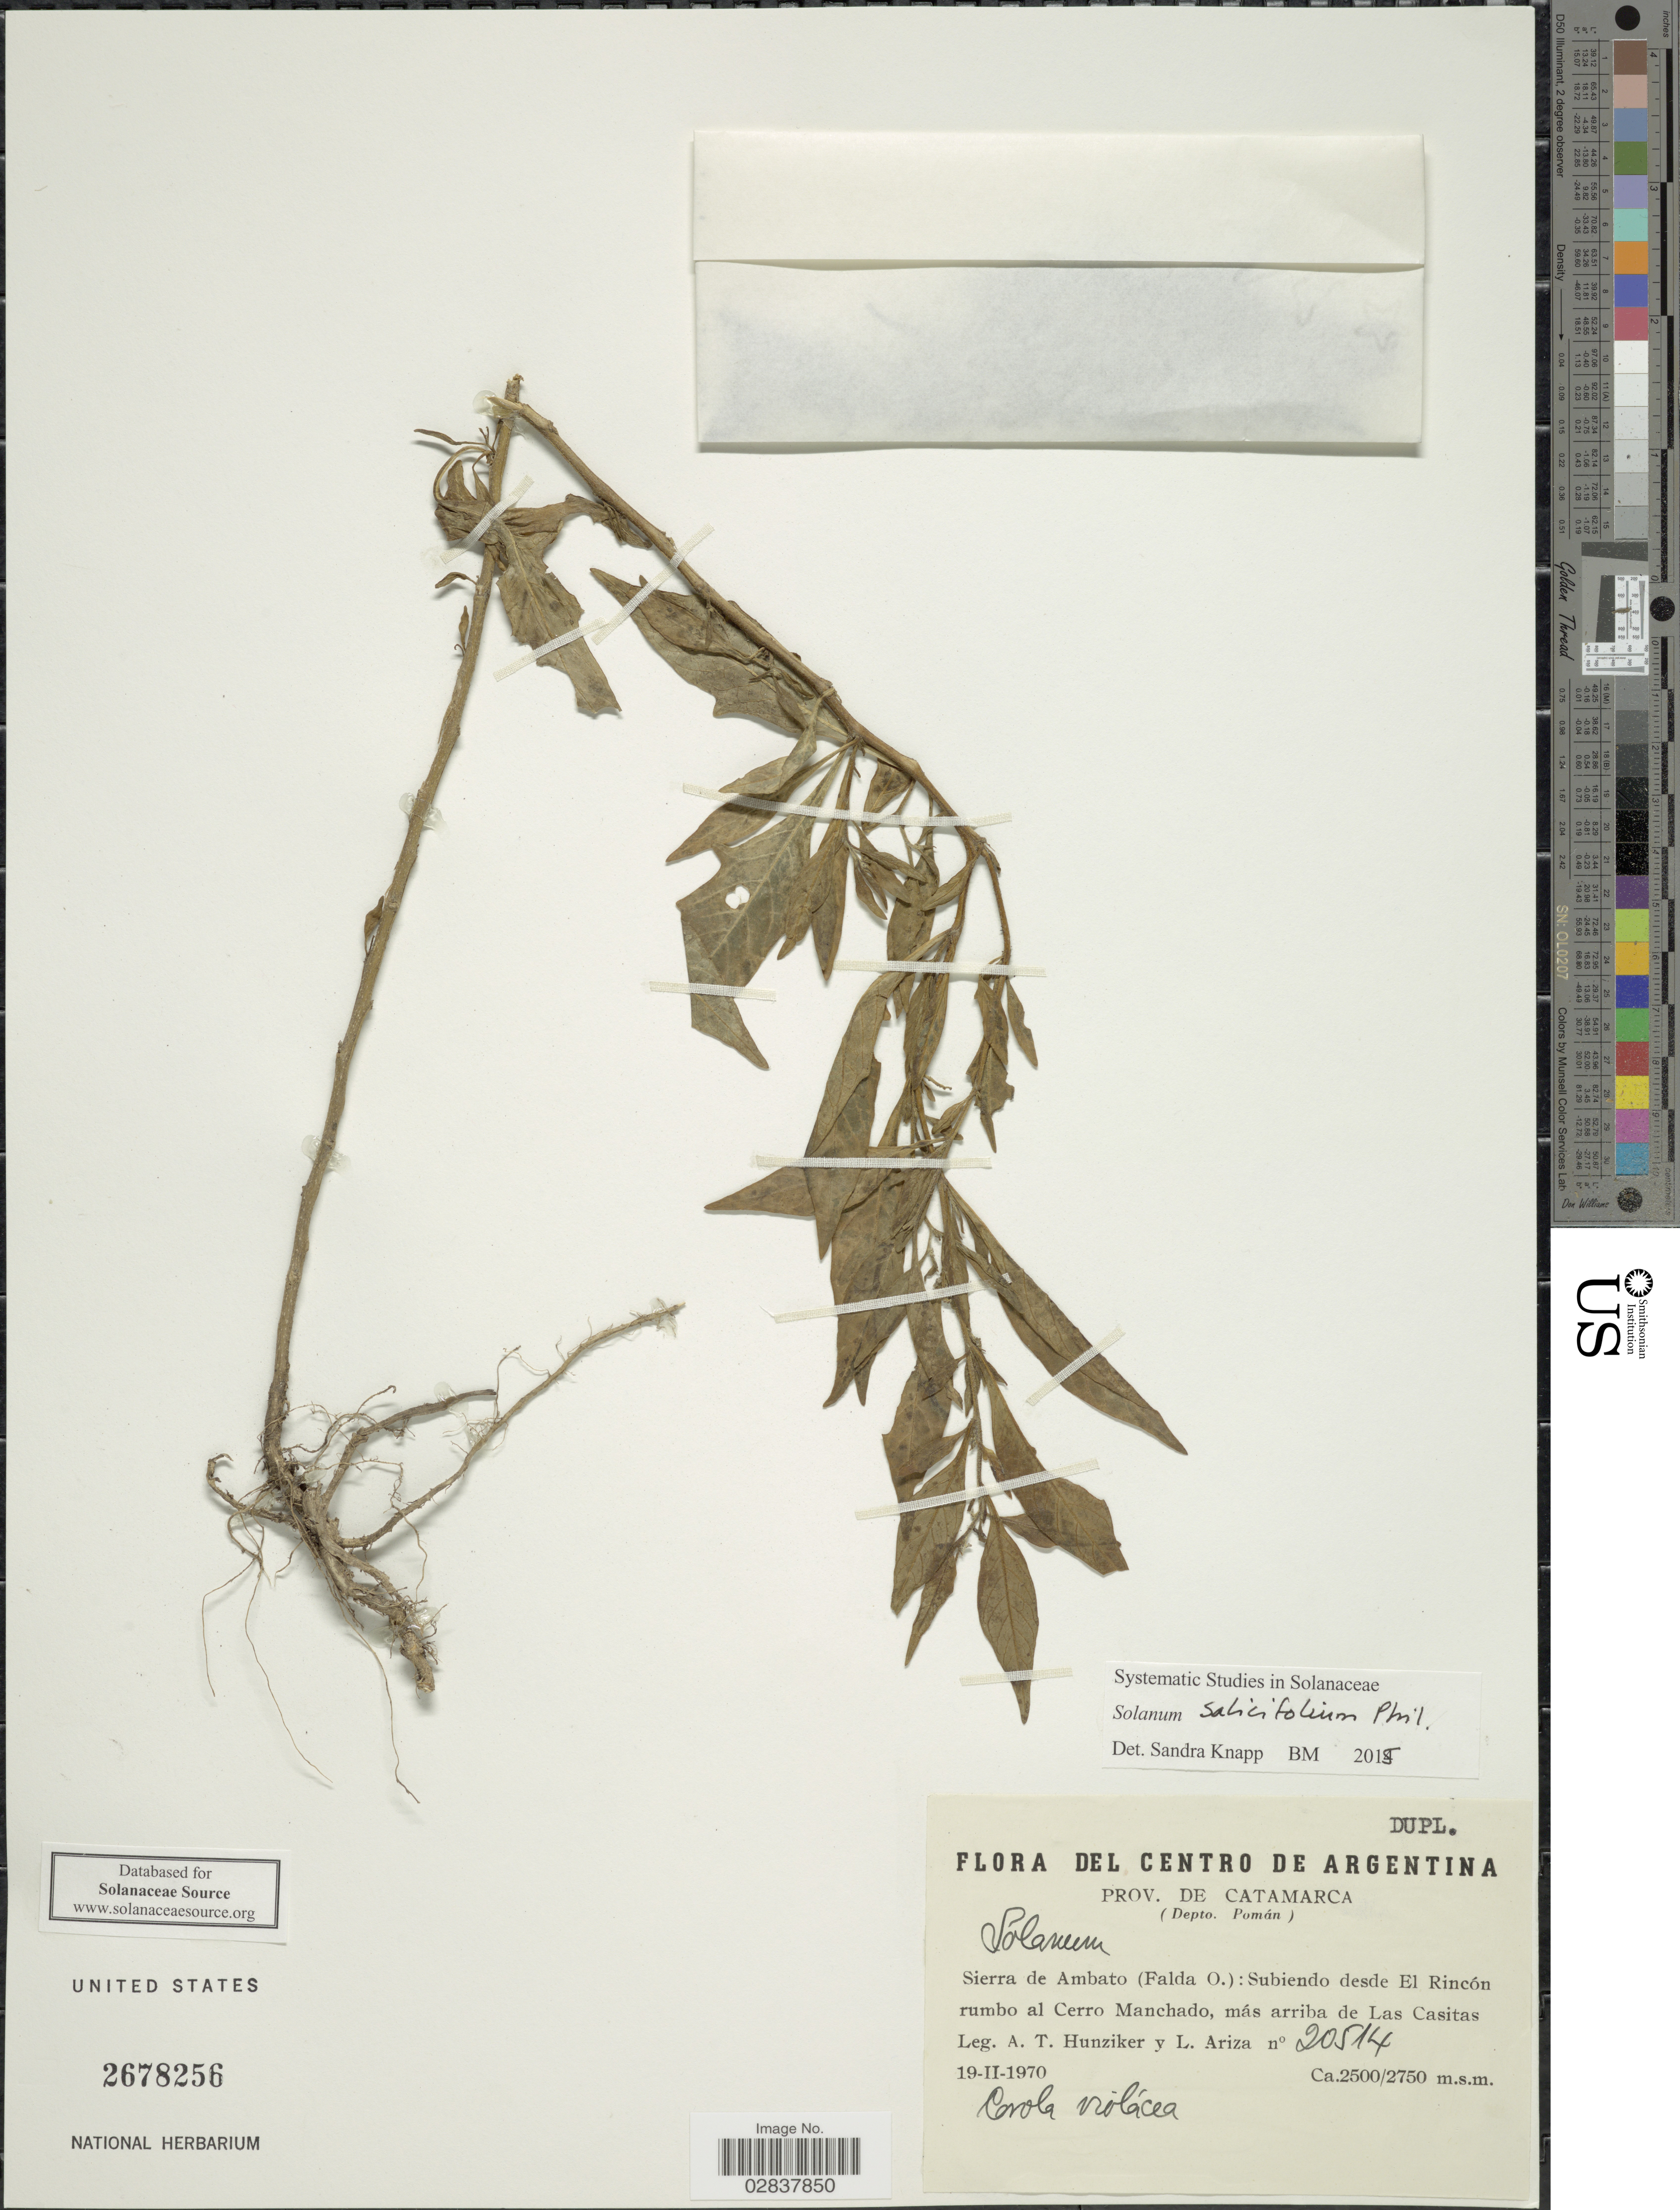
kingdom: Plantae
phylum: Tracheophyta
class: Magnoliopsida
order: Solanales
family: Solanaceae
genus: Solanum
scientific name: Solanum salicifolium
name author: Phil.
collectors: A. T. Hunziker & L. Ariza-Espinar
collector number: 20514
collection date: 1970-02-19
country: Argentina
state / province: Catamarca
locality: (Depto. Pomán), Sierra de Ambato (Falda O.) Subiendo desde El Rincón rumbo al Cerro Manchado, más arriba de Las Casitas.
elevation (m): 2500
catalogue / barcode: US 2678256